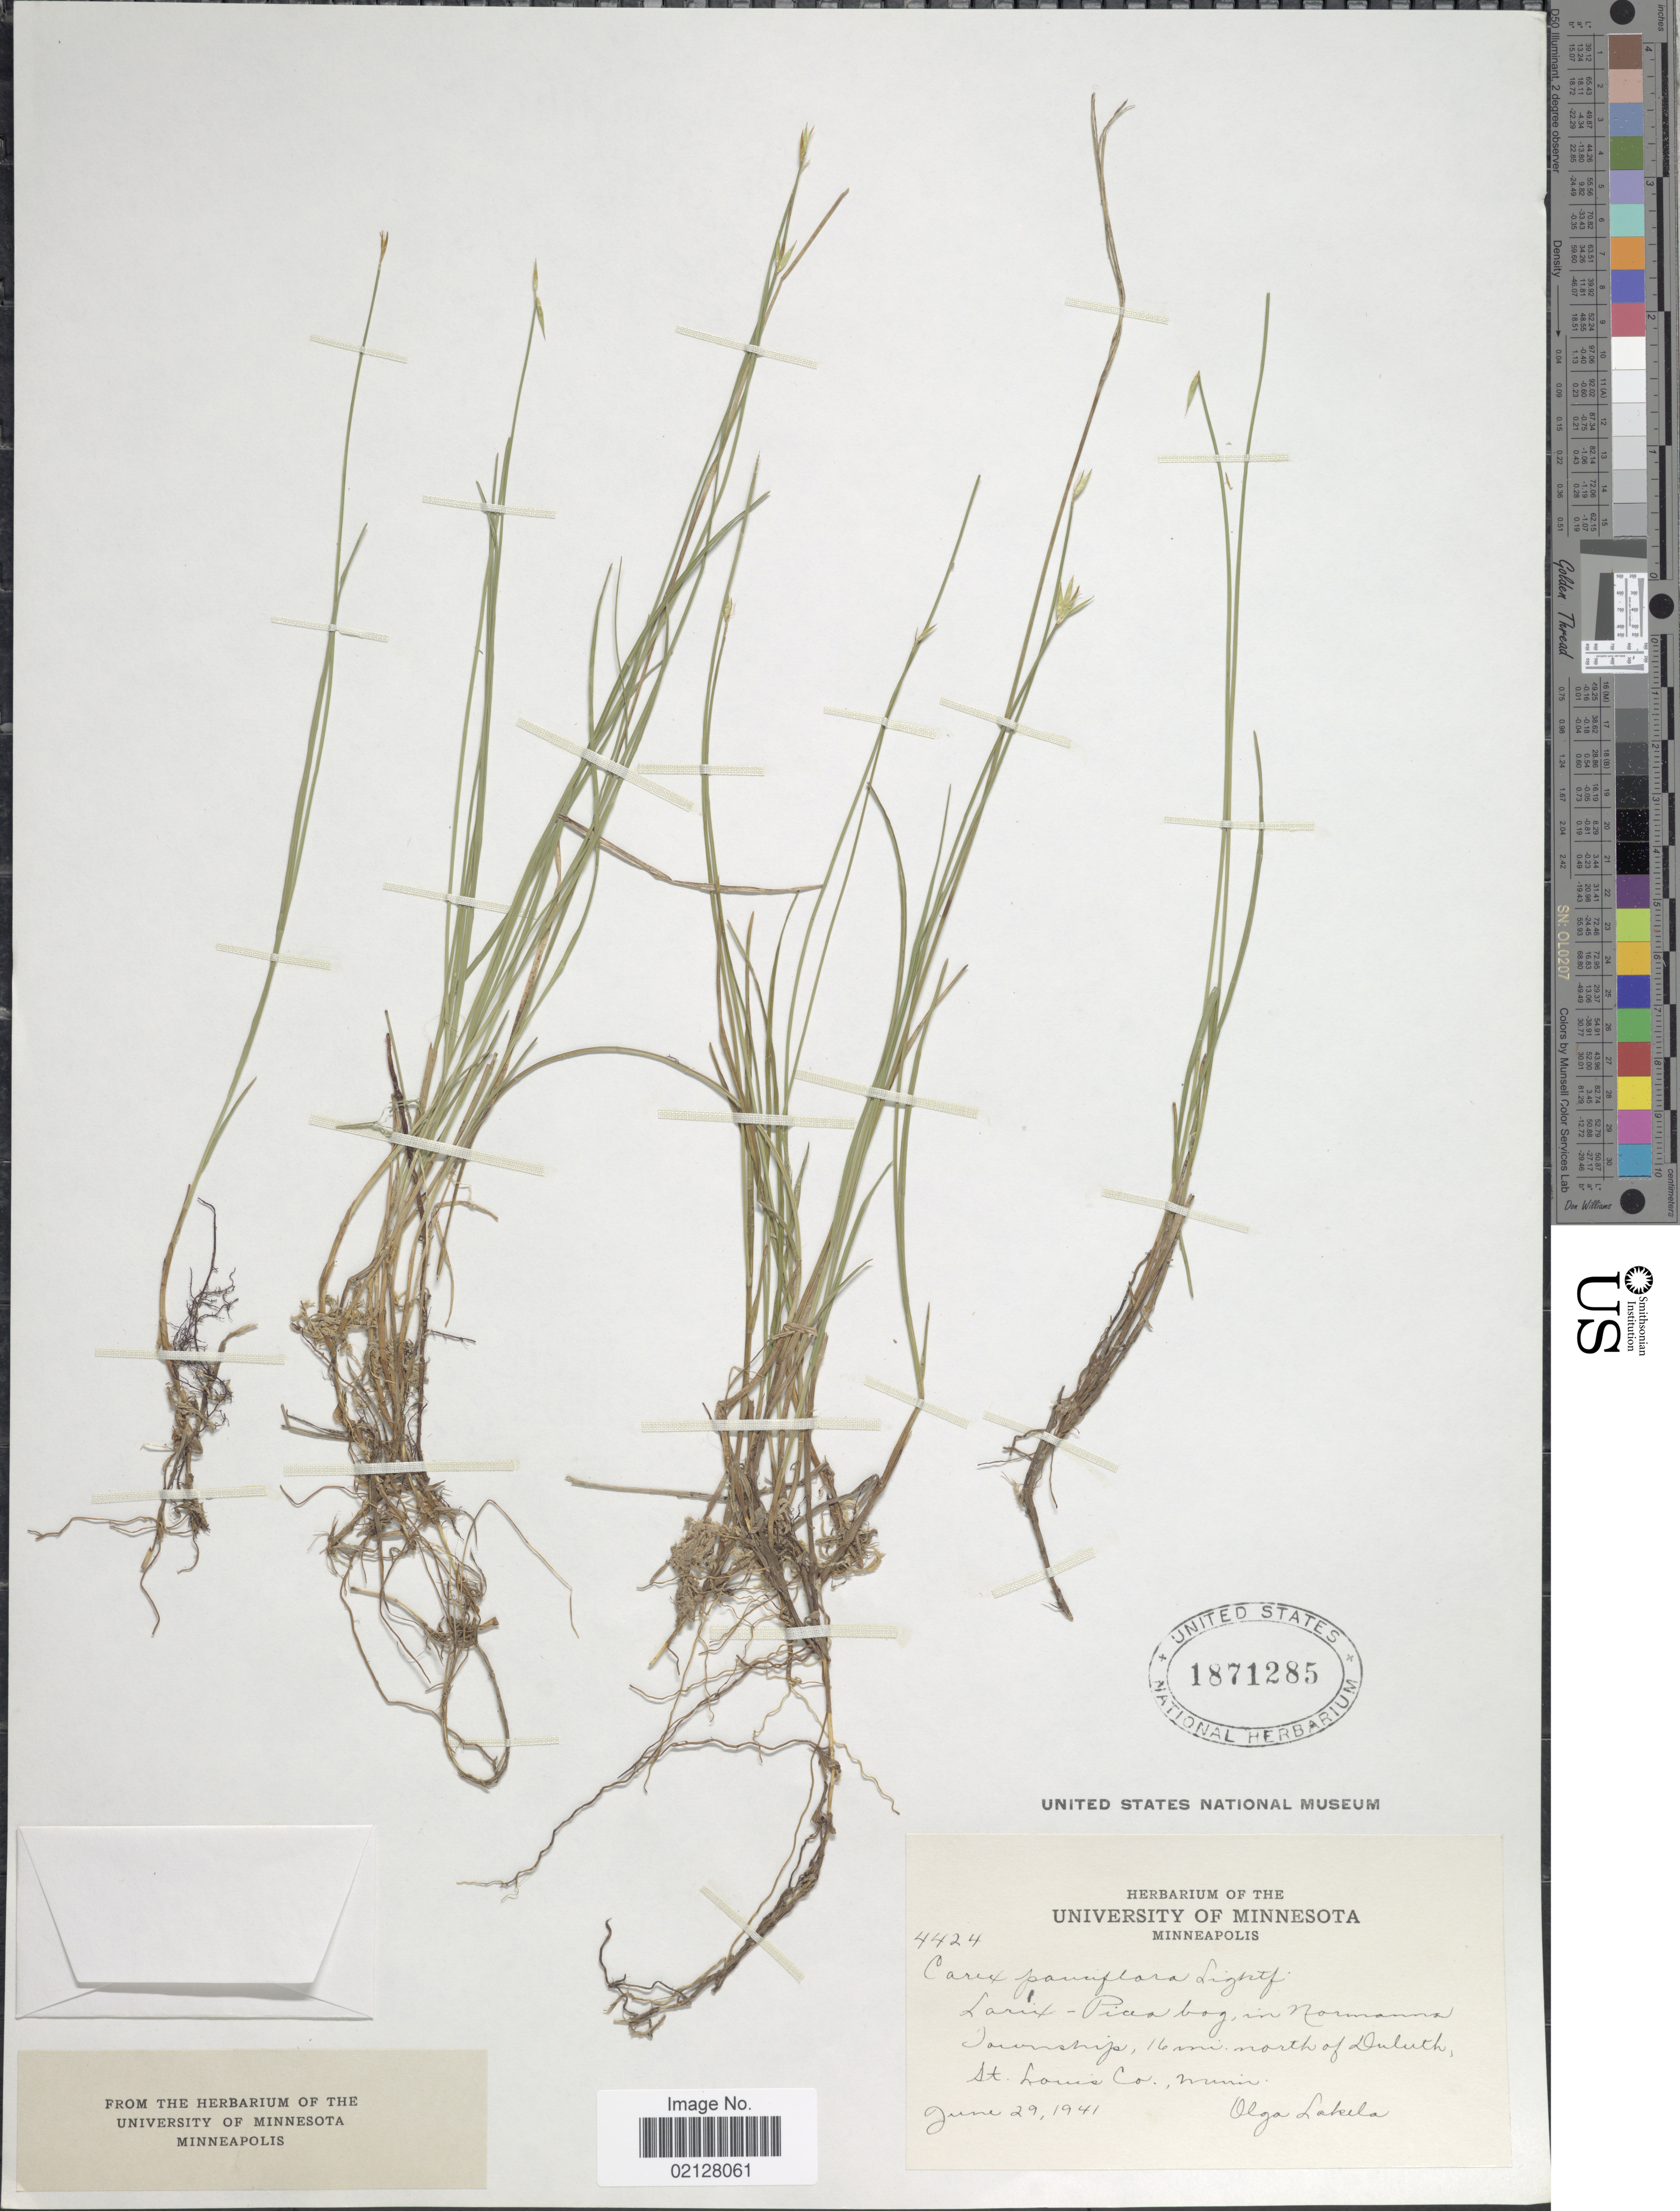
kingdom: Plantae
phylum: Tracheophyta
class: Liliopsida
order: Poales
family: Cyperaceae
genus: Carex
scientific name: Carex pauciflora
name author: Lightf.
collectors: O. K. Lakela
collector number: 4424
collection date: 1941-06-29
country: United States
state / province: Minnesota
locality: Normanns Township, 16 mi. north of Duluth, St. Louis Co.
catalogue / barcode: US 1871285